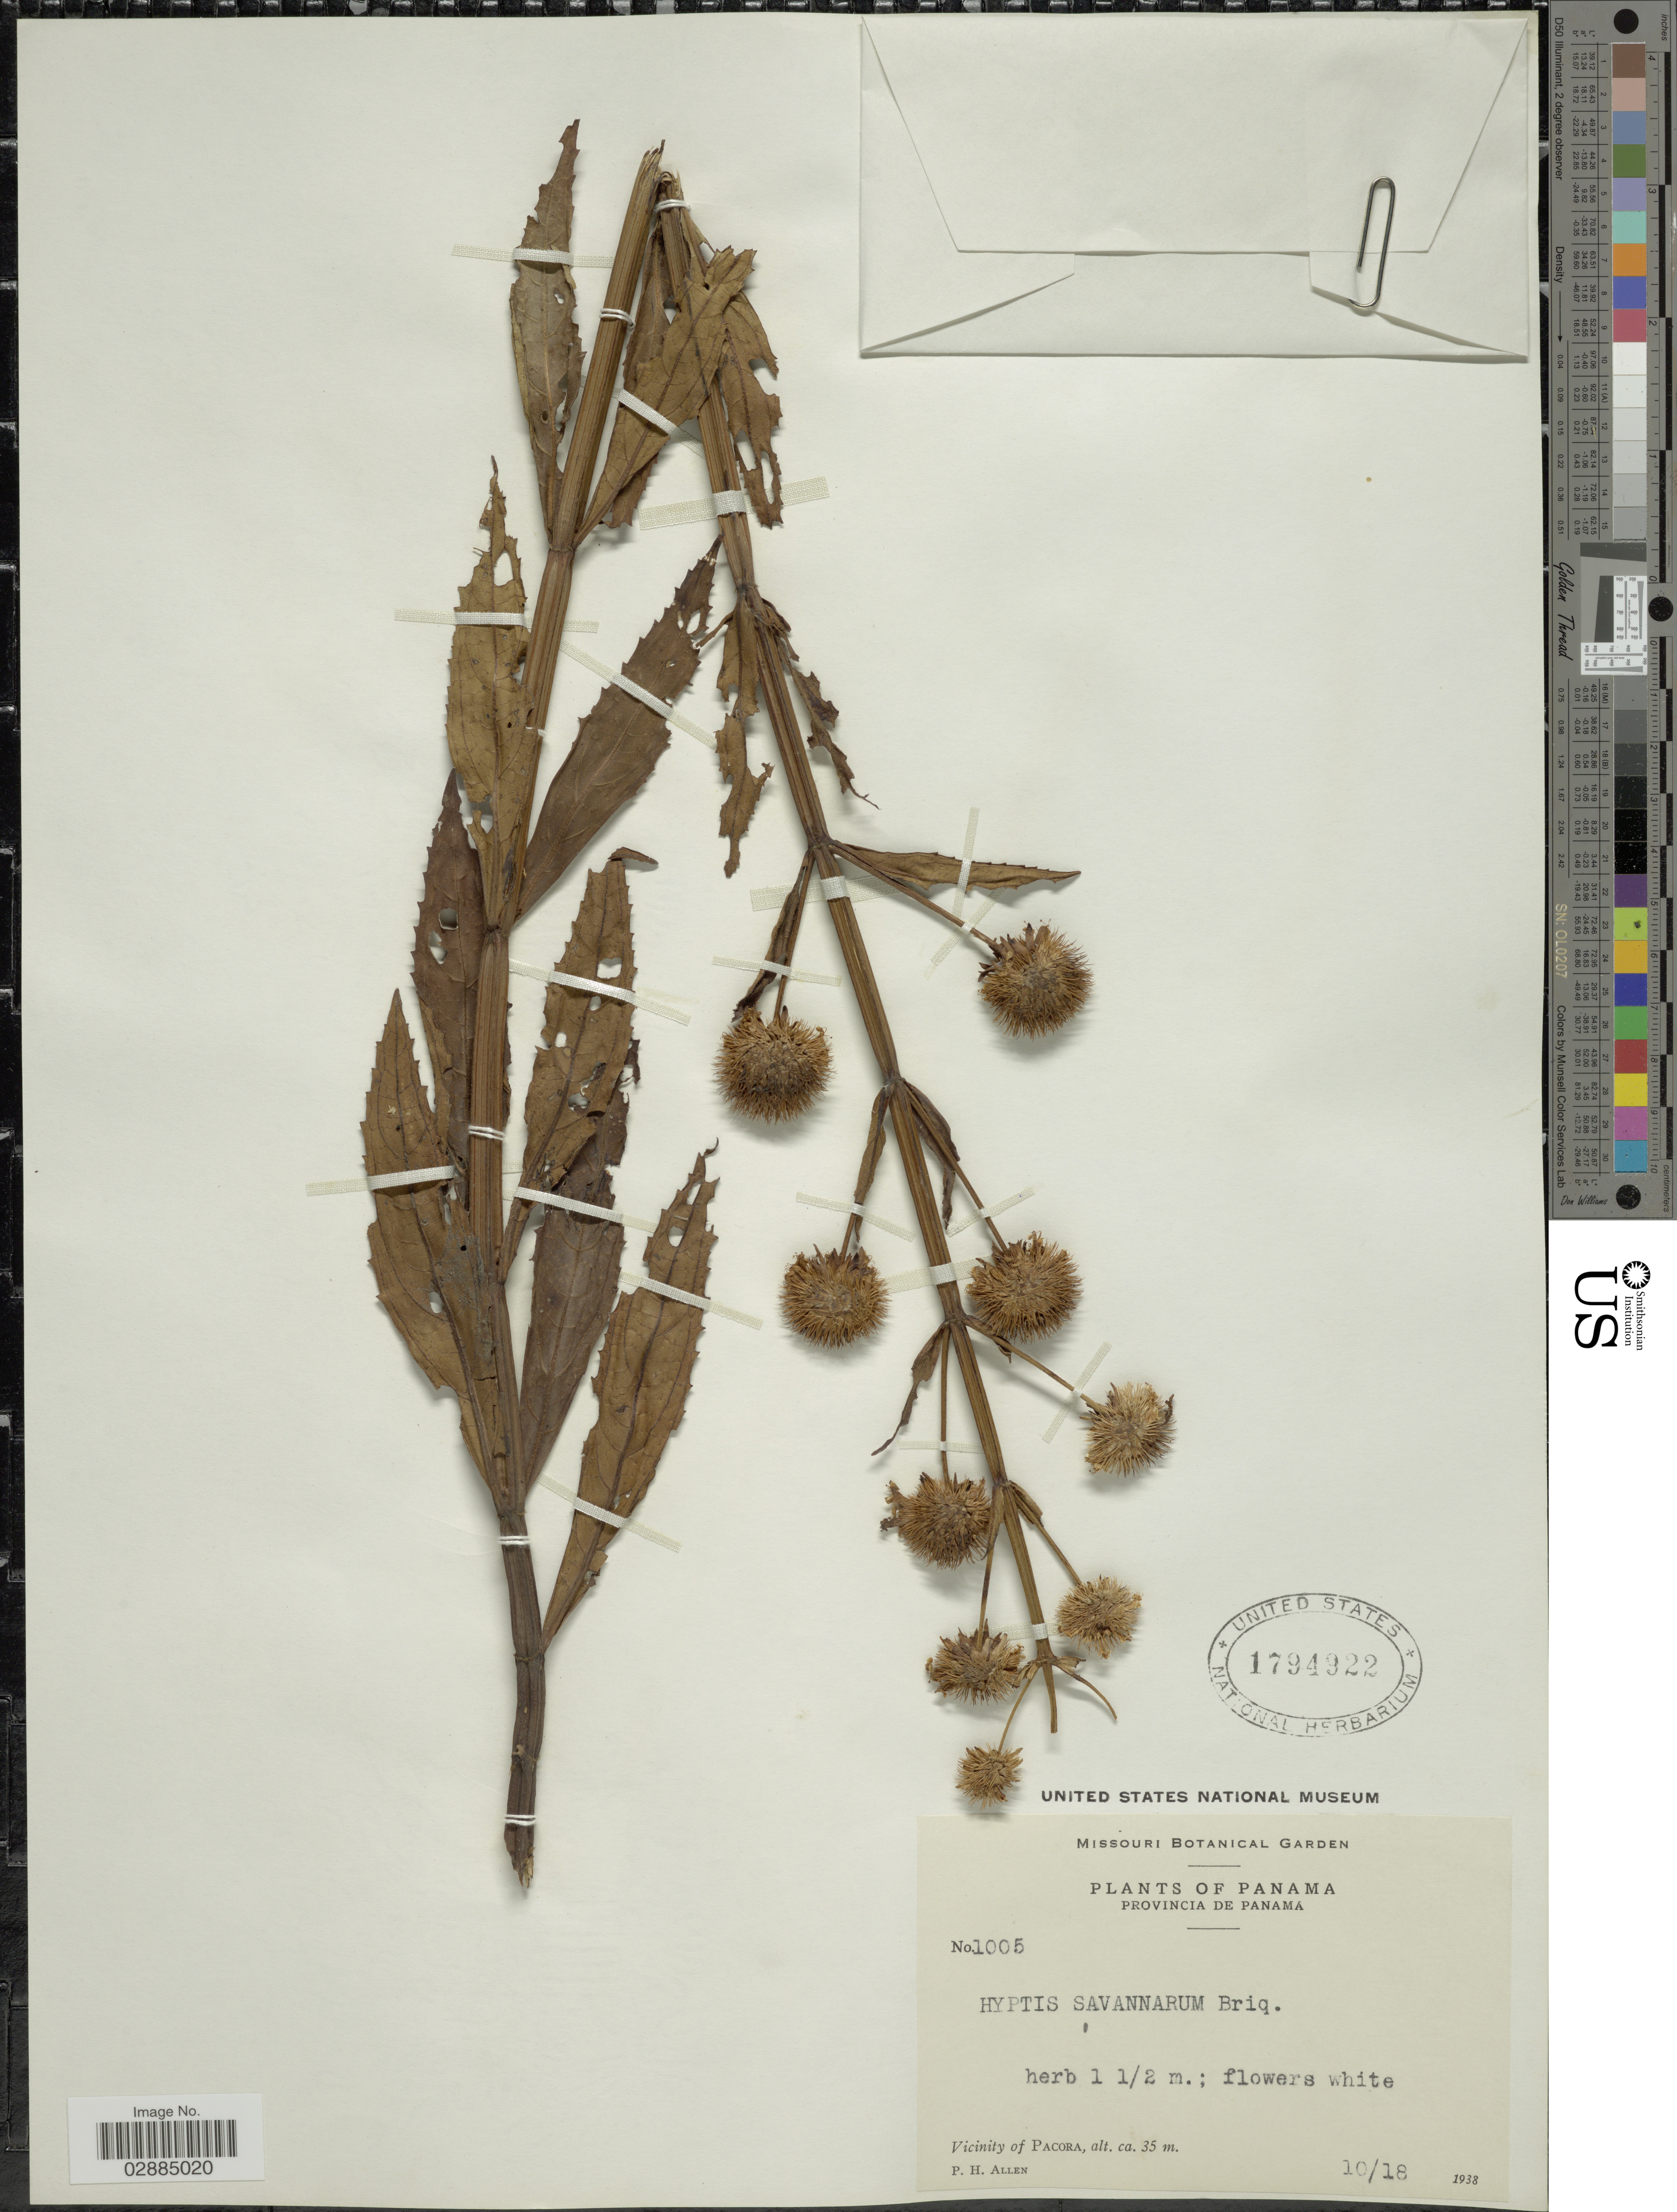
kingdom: Plantae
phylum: Tracheophyta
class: Magnoliopsida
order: Lamiales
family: Lamiaceae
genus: Hyptis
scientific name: Hyptis savannarum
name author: Briq.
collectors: P. H. Allen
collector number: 1005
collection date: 1938-10-18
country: Panama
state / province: Panamá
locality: Vicinity of Pacora. Provincia de Panama.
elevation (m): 35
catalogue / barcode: US 1794922